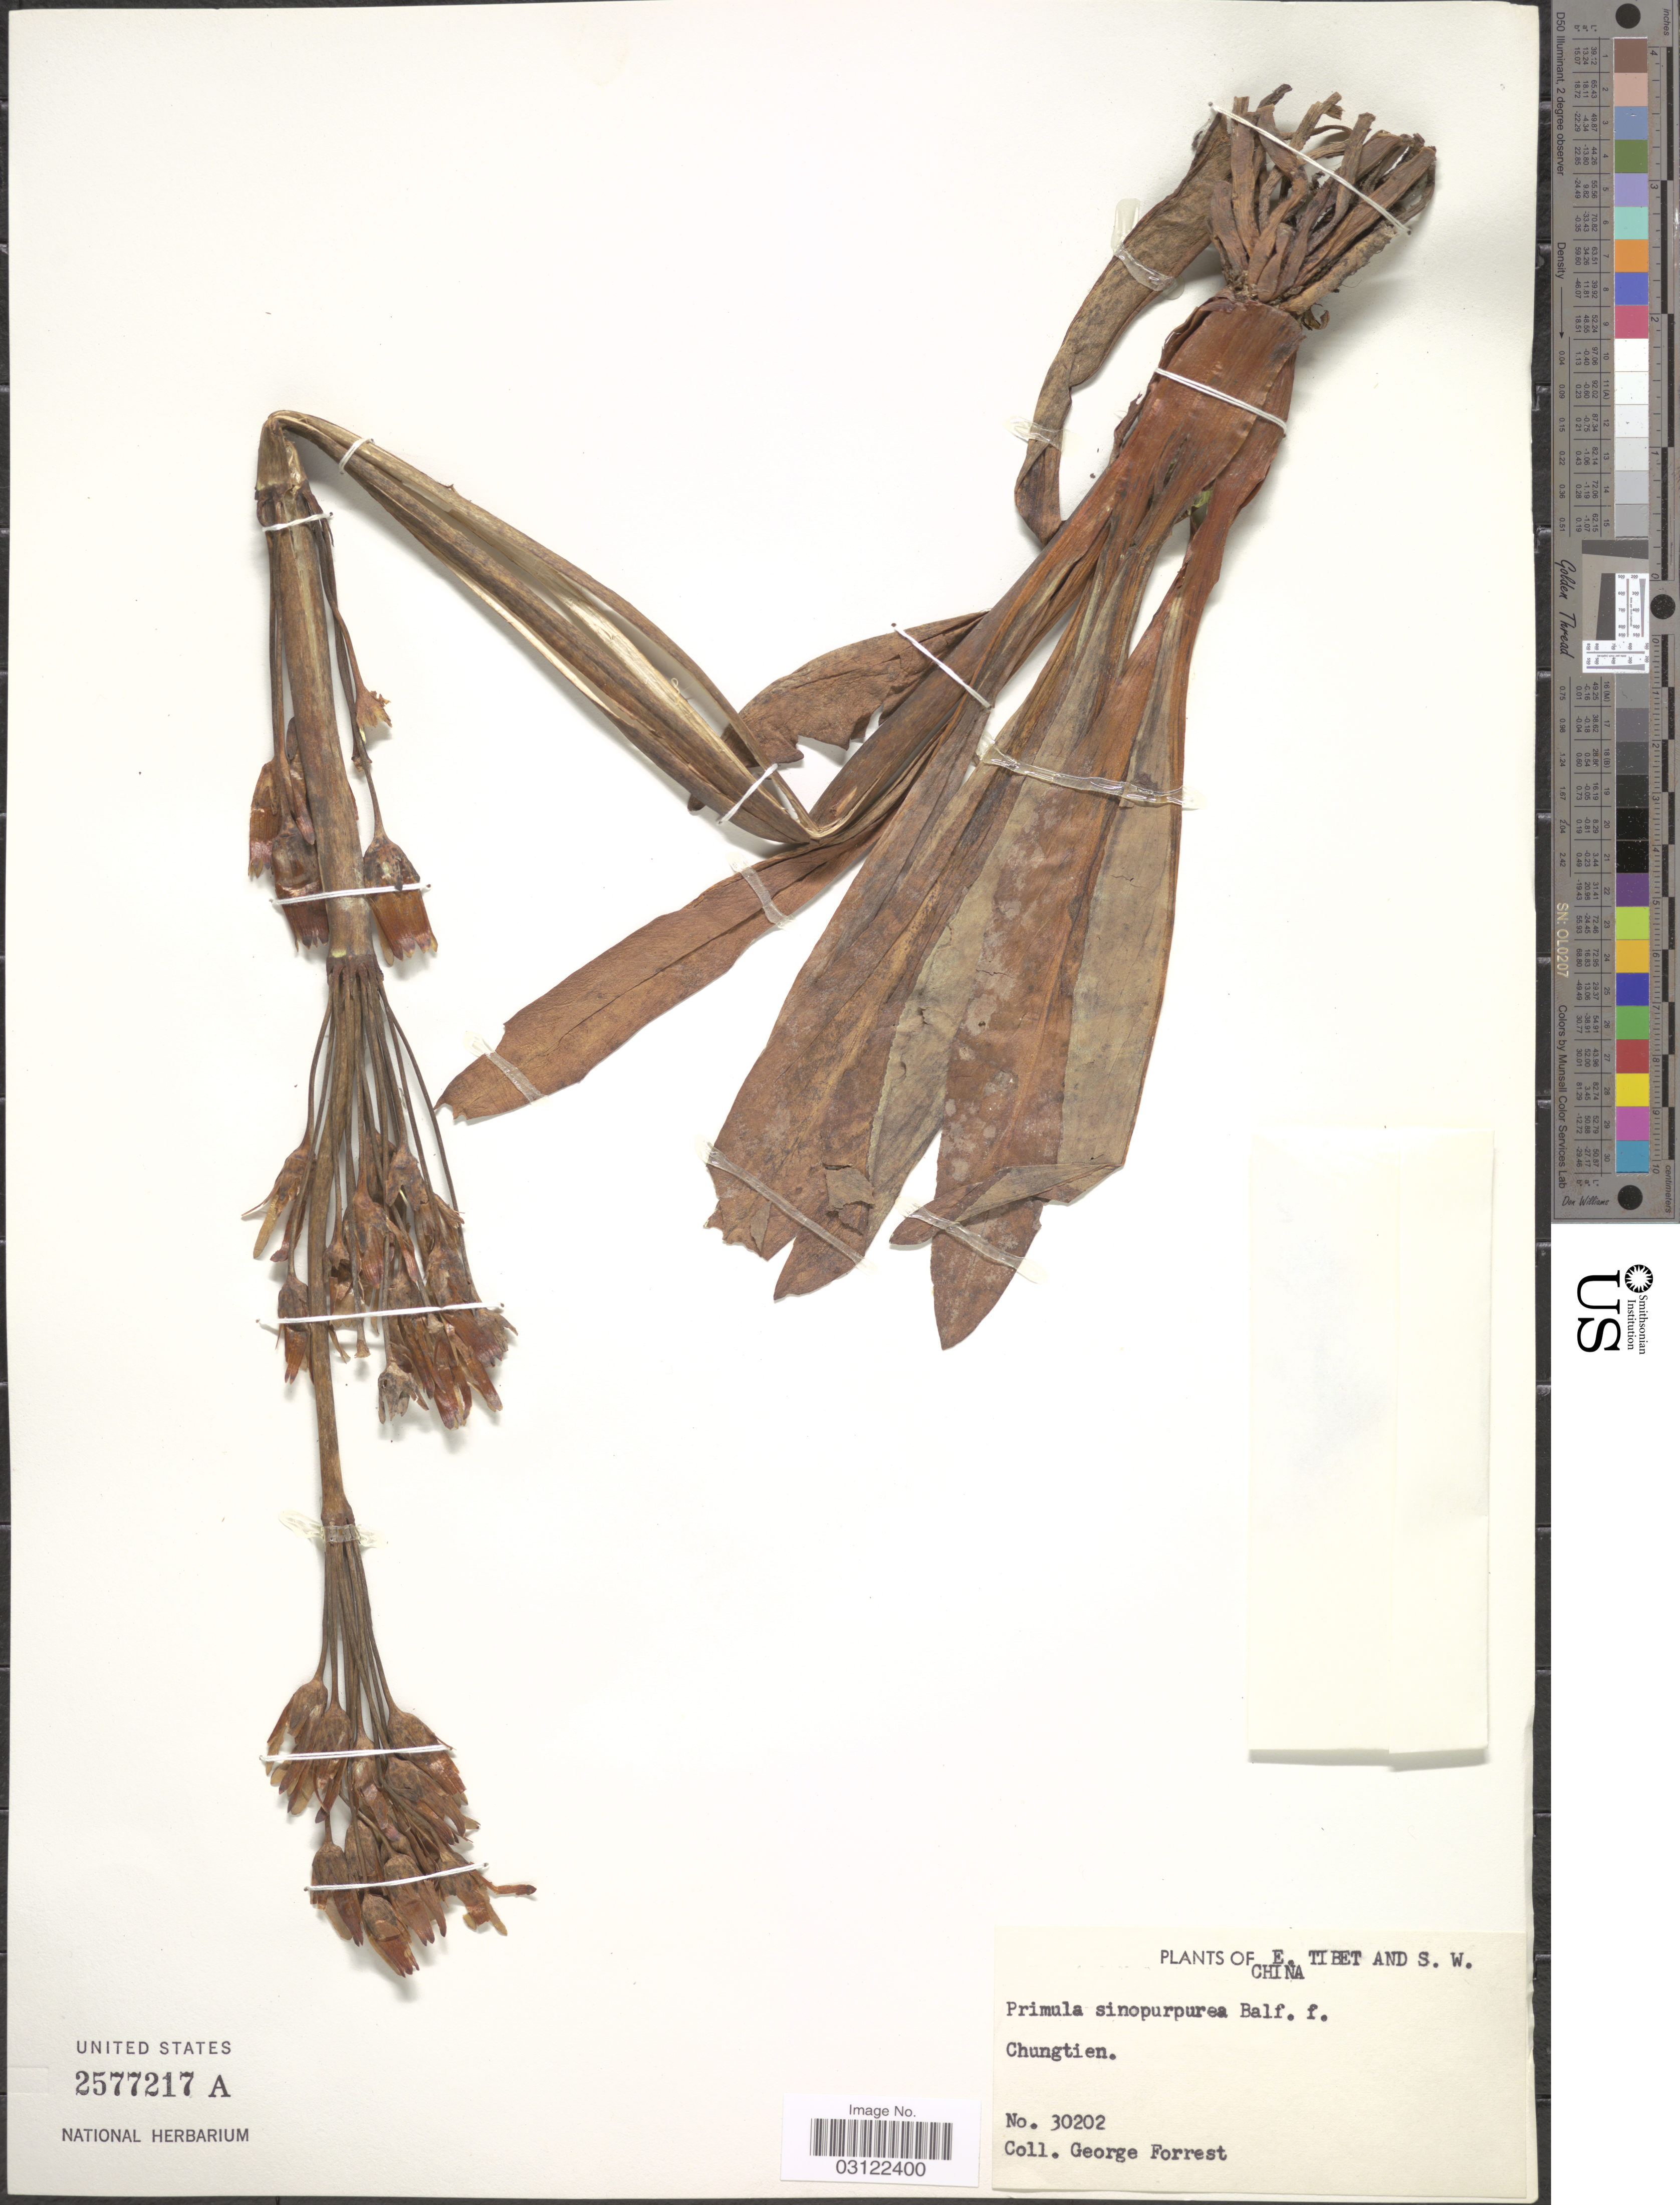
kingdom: Plantae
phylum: Tracheophyta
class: Magnoliopsida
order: Ericales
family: Primulaceae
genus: Primula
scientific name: Primula sinopurpurea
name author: Balf. f. ex Hutch.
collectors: G. Forrest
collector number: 30202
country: China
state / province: Xizang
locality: E. Tibet and S.W. China. Chungtien.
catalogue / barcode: US 2577217A